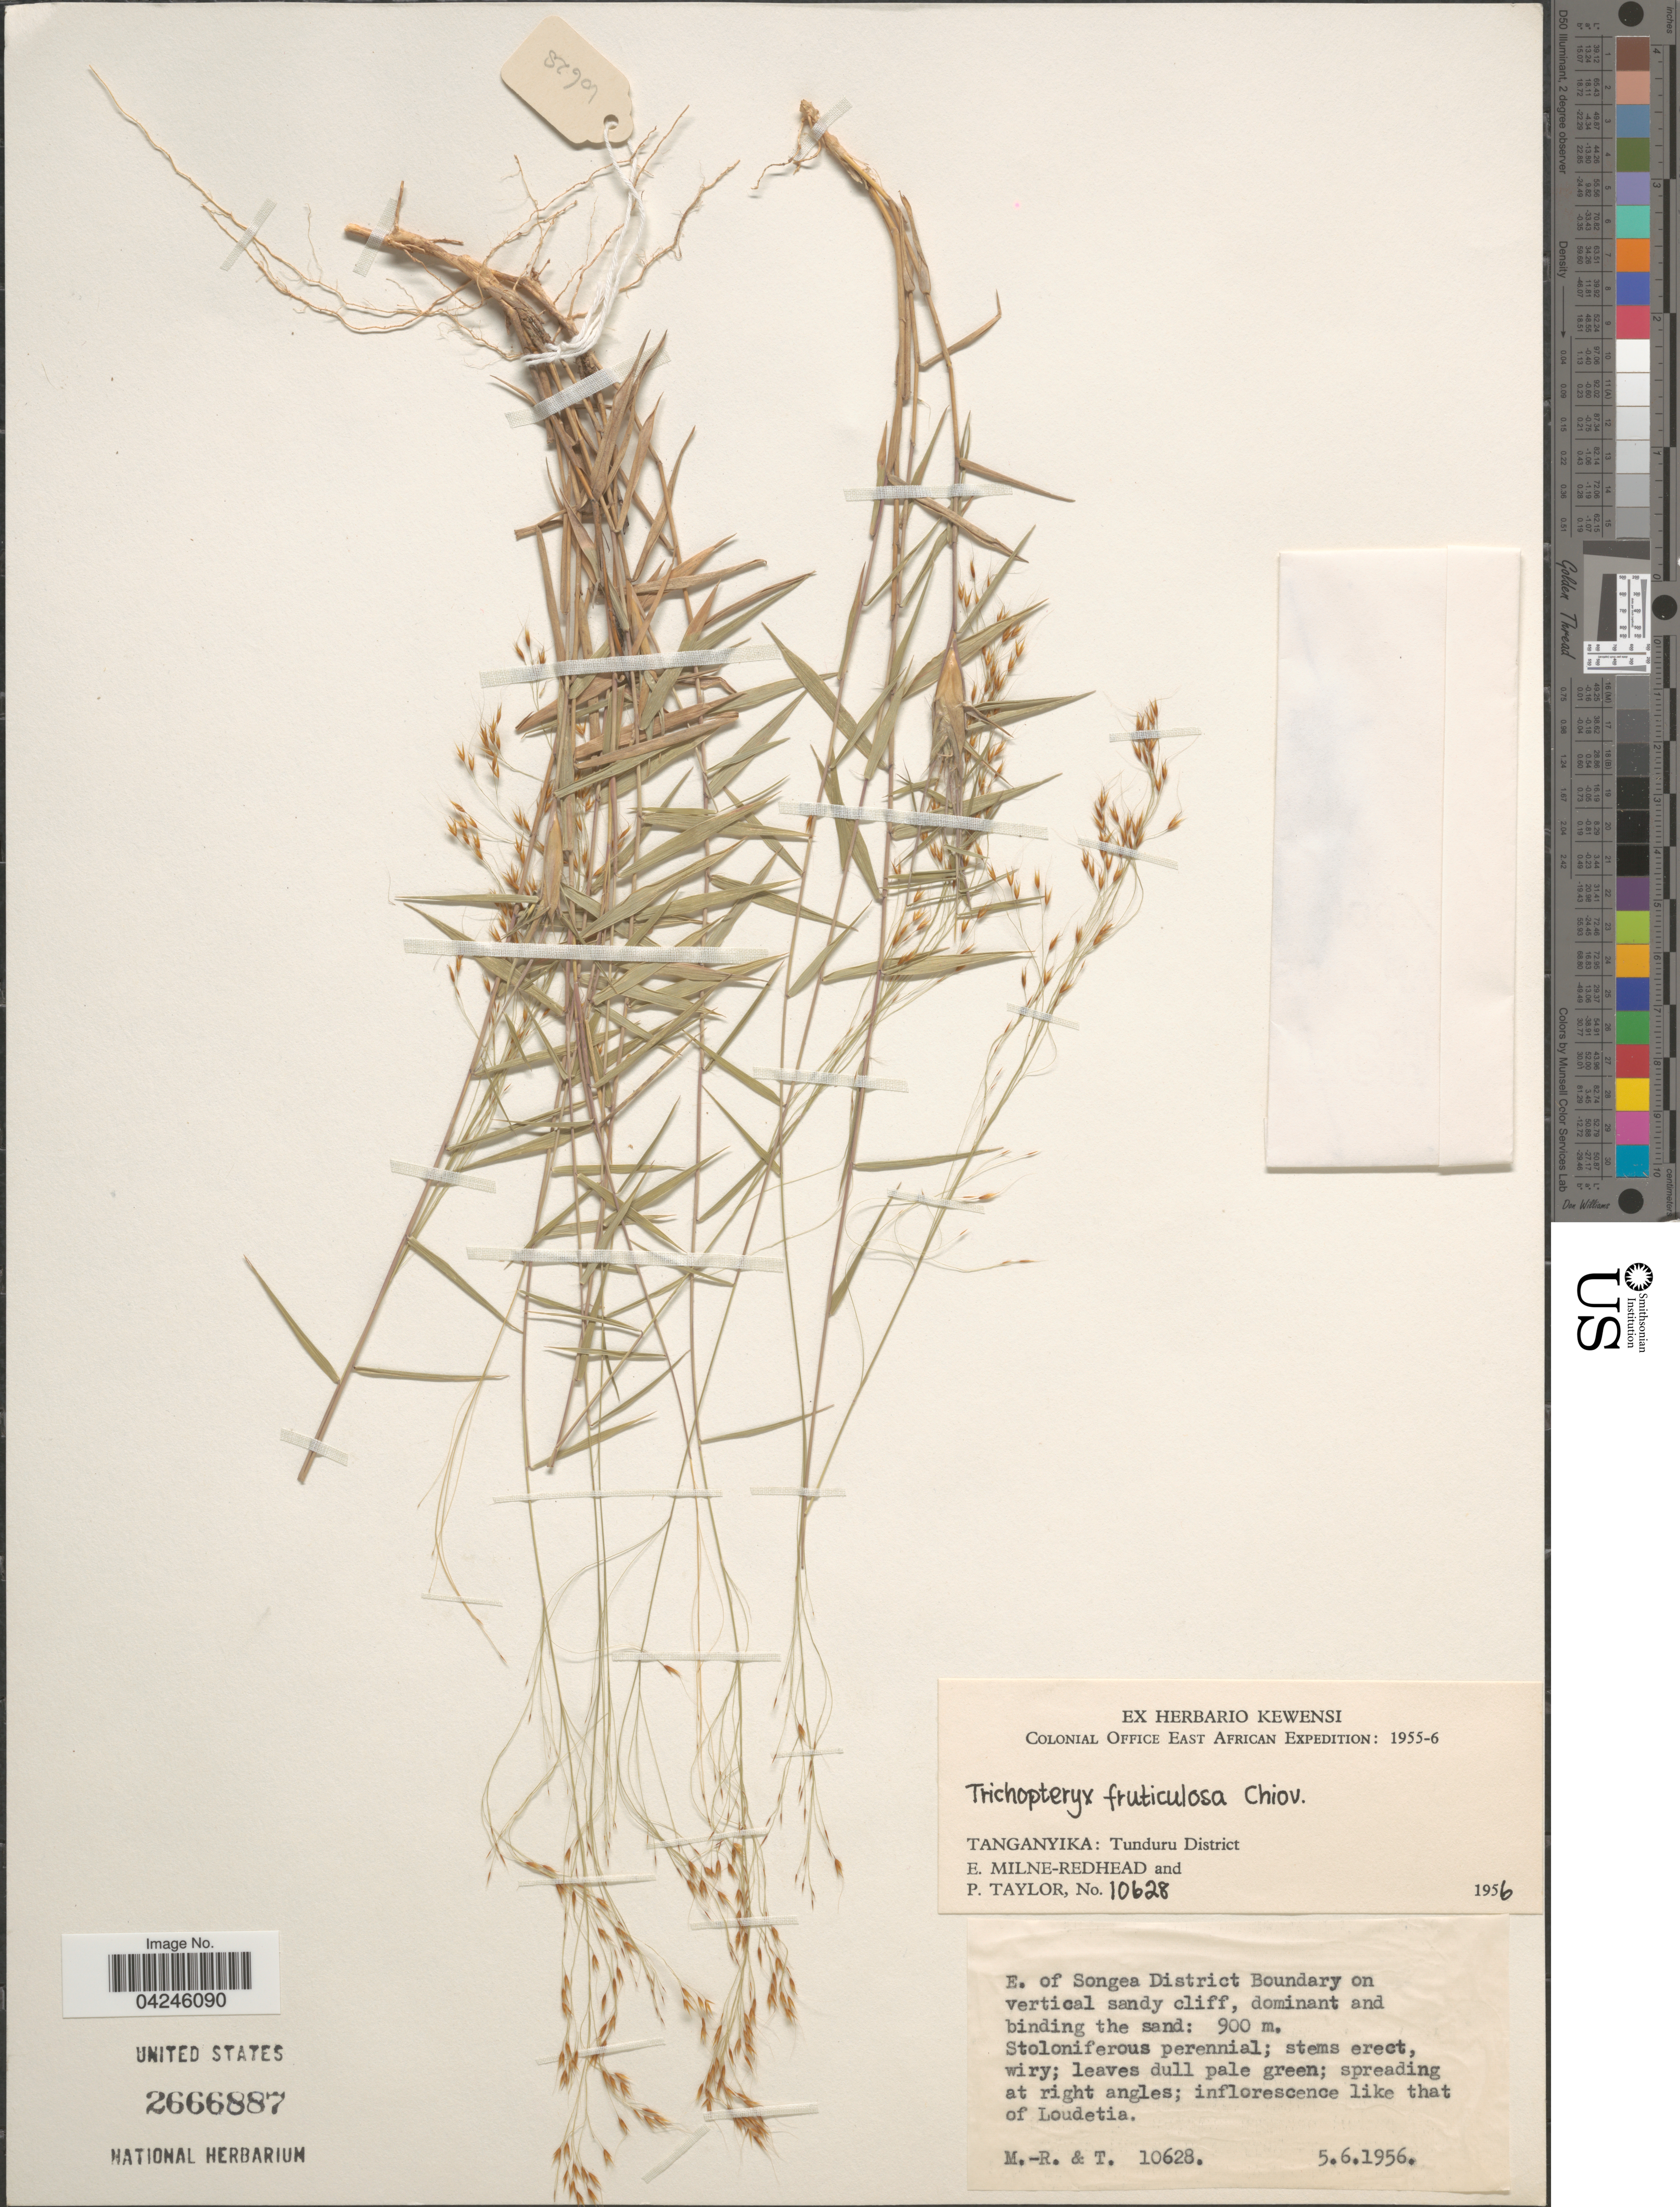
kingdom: Plantae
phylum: Tracheophyta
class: Liliopsida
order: Poales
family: Poaceae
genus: Trichopteryx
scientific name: Trichopteryx fruticulosa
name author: Chiov.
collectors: E. W. Milne-Redhead & P. Taylor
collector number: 10628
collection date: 1956-06-05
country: Tanzania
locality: Colonal Office East African Expedition: 1955-6. Tanganyika: Tunduru District. E. of Songea District Boundary on vertical sandy cliff.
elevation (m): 900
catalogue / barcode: US 2666887